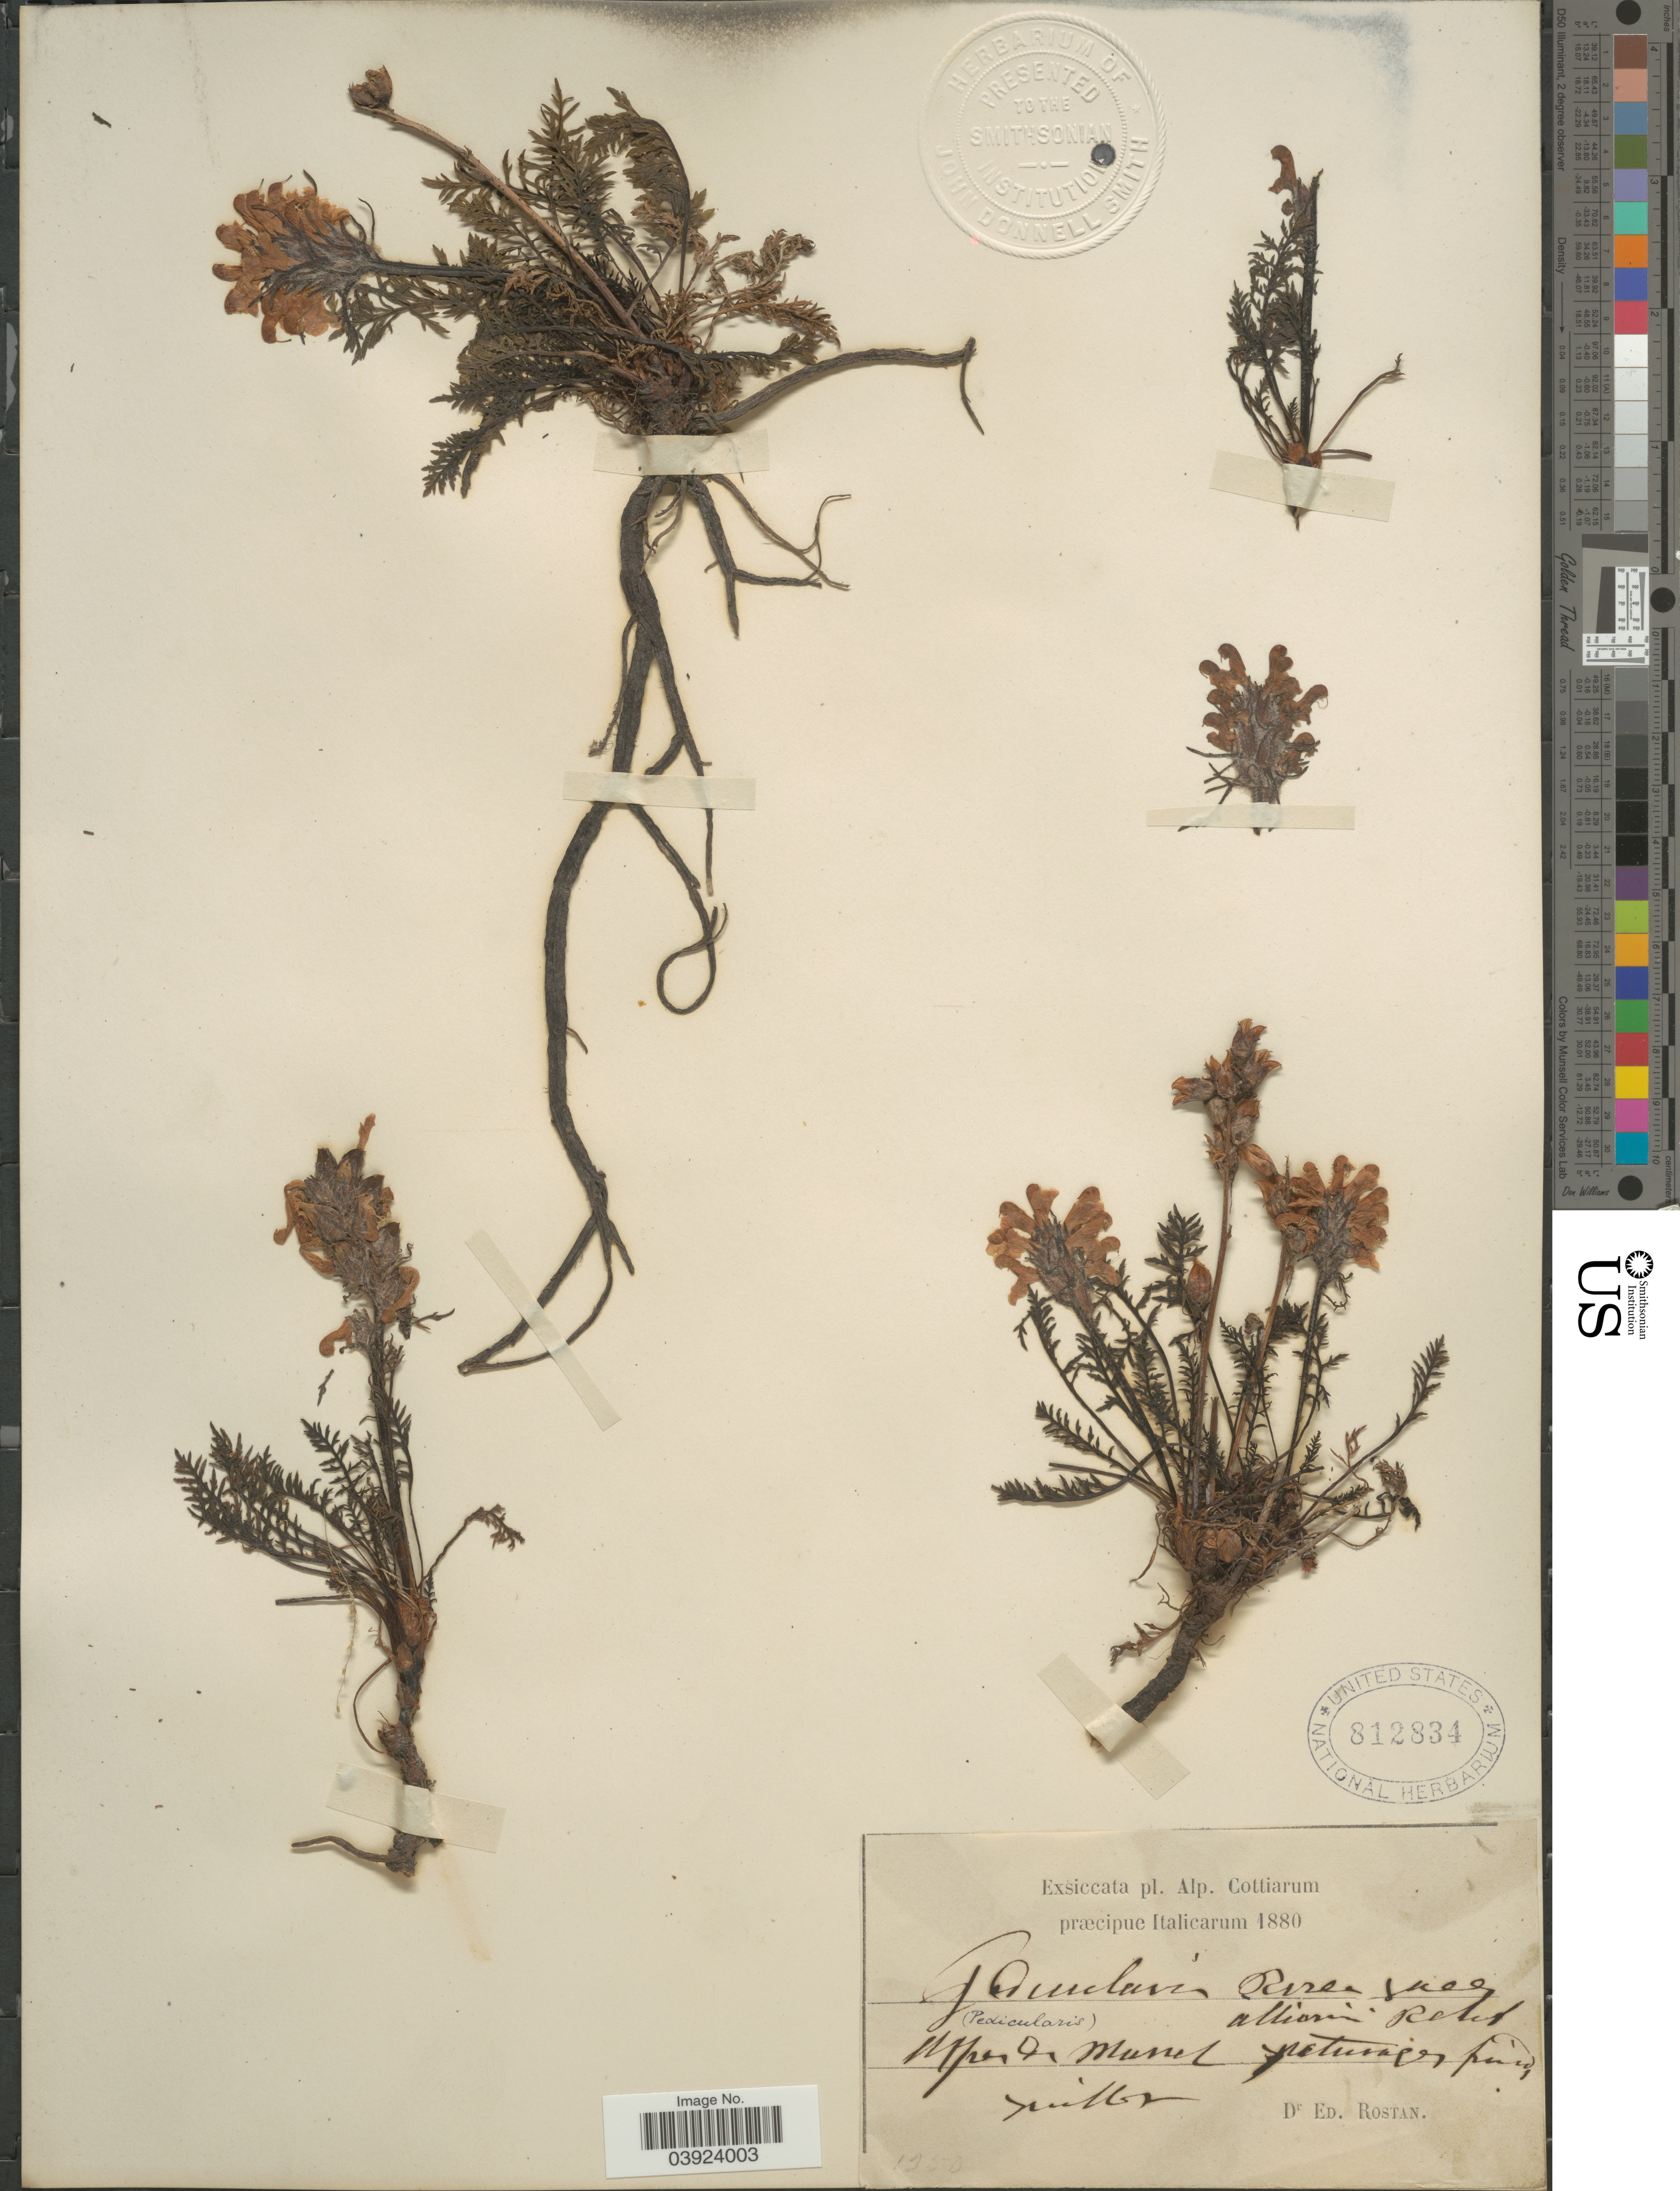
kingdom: Plantae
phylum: Tracheophyta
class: Magnoliopsida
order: Lamiales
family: Orobanchaceae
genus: Pedicularis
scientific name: Pedicularis rosea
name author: Wulfen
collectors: E. Rostan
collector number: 1353*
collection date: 1880-07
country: Italy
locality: Alp. Cottiarum præcipue Italicum. Alpes de Monet [illegible text].[interpreted]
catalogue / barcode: US 812834